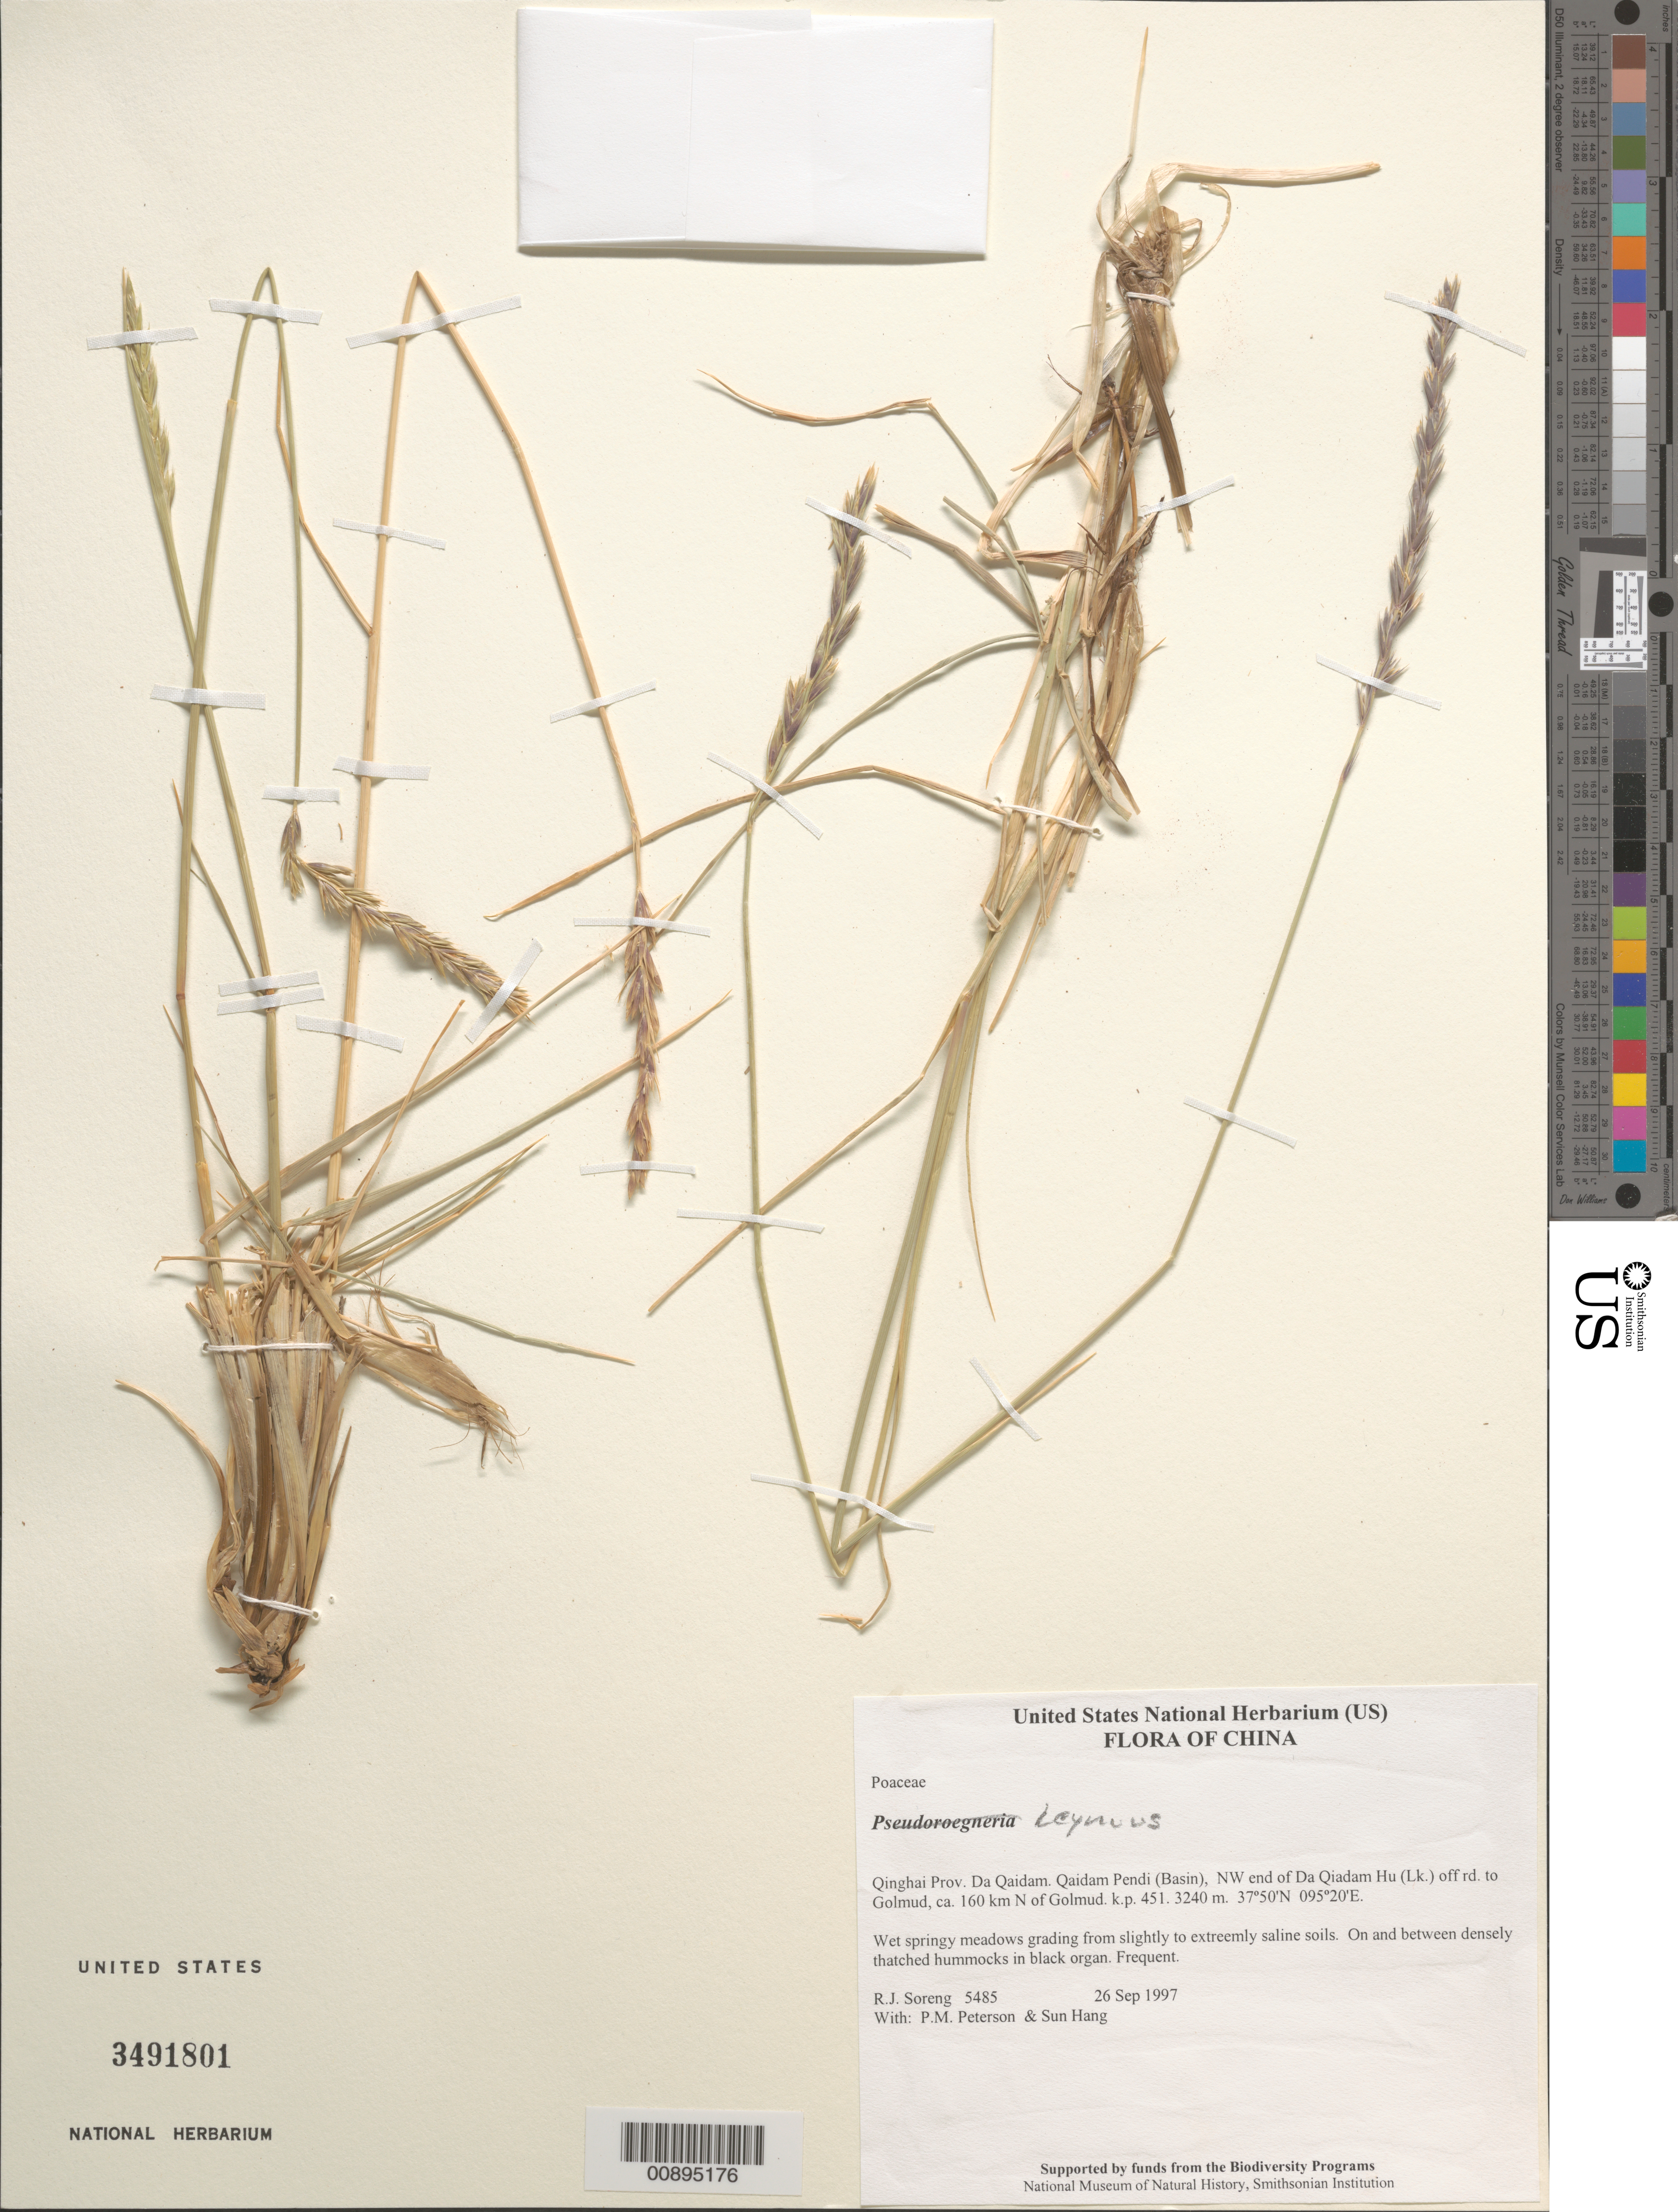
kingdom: Plantae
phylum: Tracheophyta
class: Liliopsida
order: Poales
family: Poaceae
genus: Elymus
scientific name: Elymus sp.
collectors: R. J. Soreng, P. M. Peterson & Sun Hang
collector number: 5485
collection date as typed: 26 Sep 1997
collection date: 1997-09-26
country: China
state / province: Qinghai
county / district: Da Qaidam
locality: Qaidam Pendi (Basin), NW end of Da Qiadam Hu (Lk.) off rd. to Golmud, ca. 160 km N of Golmud. k.p. 451.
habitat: Wet springy meadows grading from slightly to extreemly saline soils. On and between densely thatched hummocks in black organ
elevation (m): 3240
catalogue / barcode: US 3491801